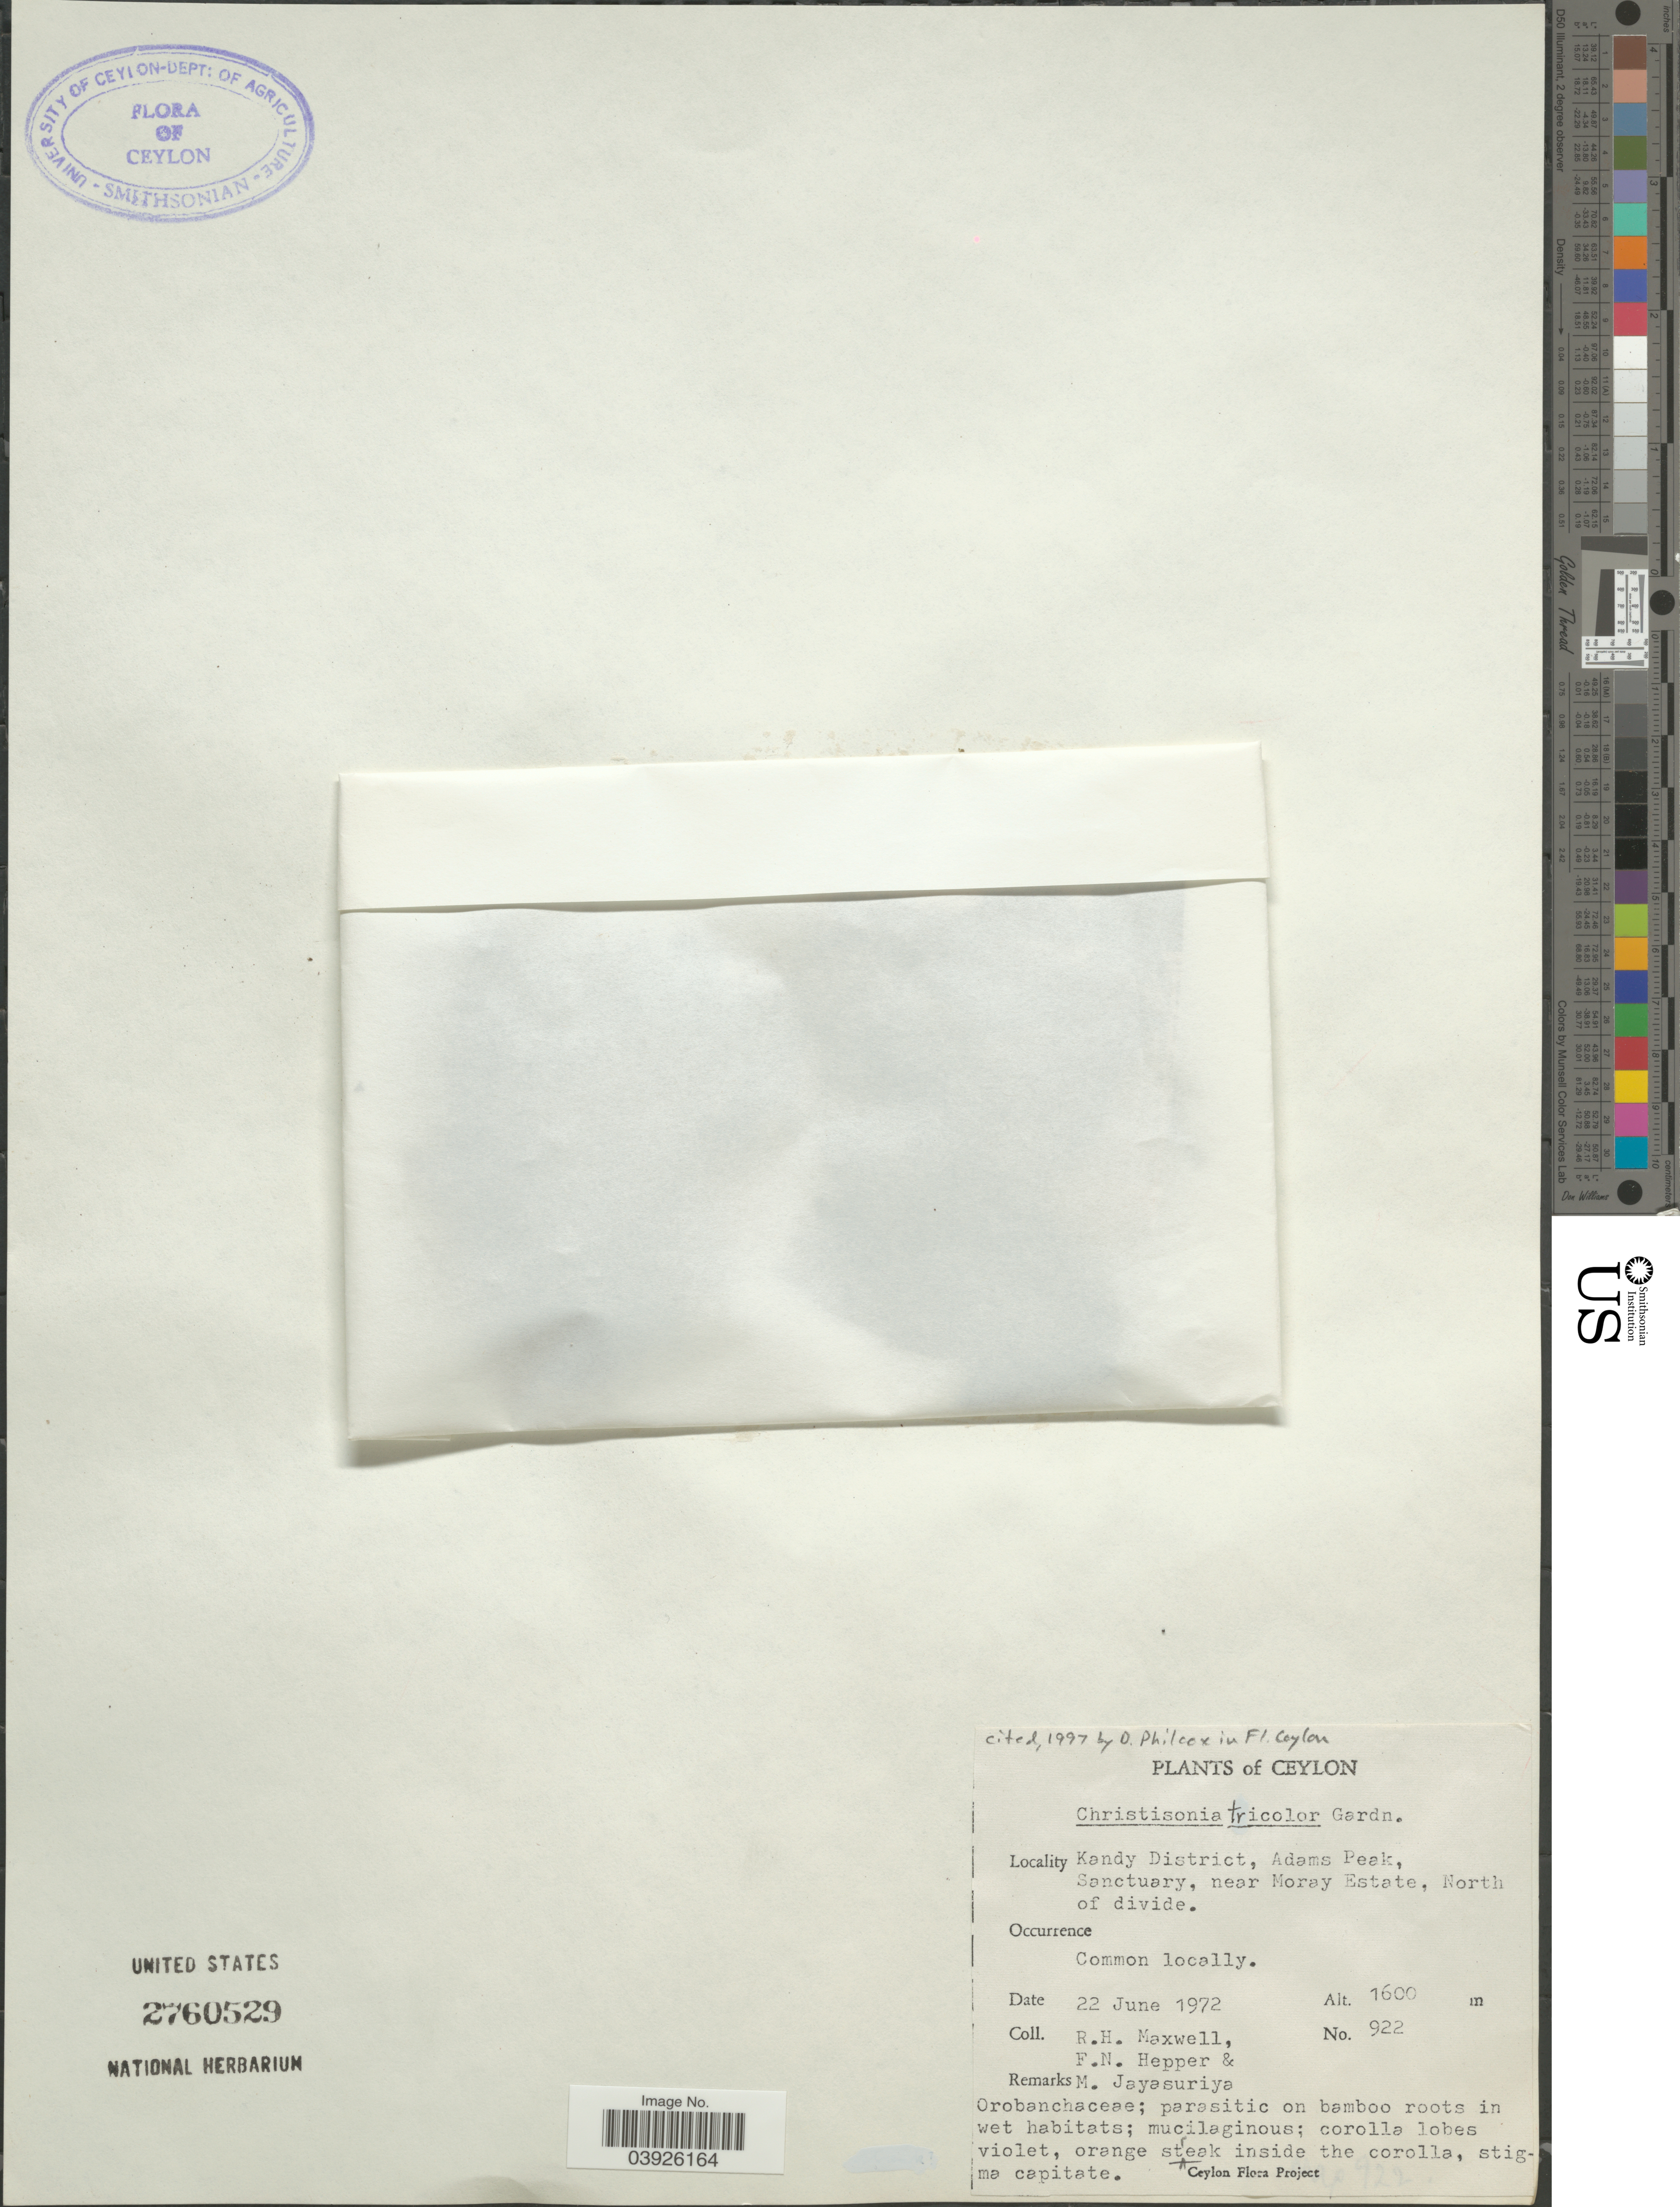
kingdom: Plantae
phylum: Tracheophyta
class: Magnoliopsida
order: Lamiales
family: Orobanchaceae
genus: Christisonia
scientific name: Christisonia tricolor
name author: Gardner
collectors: R. Maxwell, F. Hepper & M. Jayasuriya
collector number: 922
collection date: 1972-06-22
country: Sri Lanka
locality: Ceylon. Kandy District, Adams Peak, Sanctuary, near Moray Estate, North of divide.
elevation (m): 1600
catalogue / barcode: US 2760529